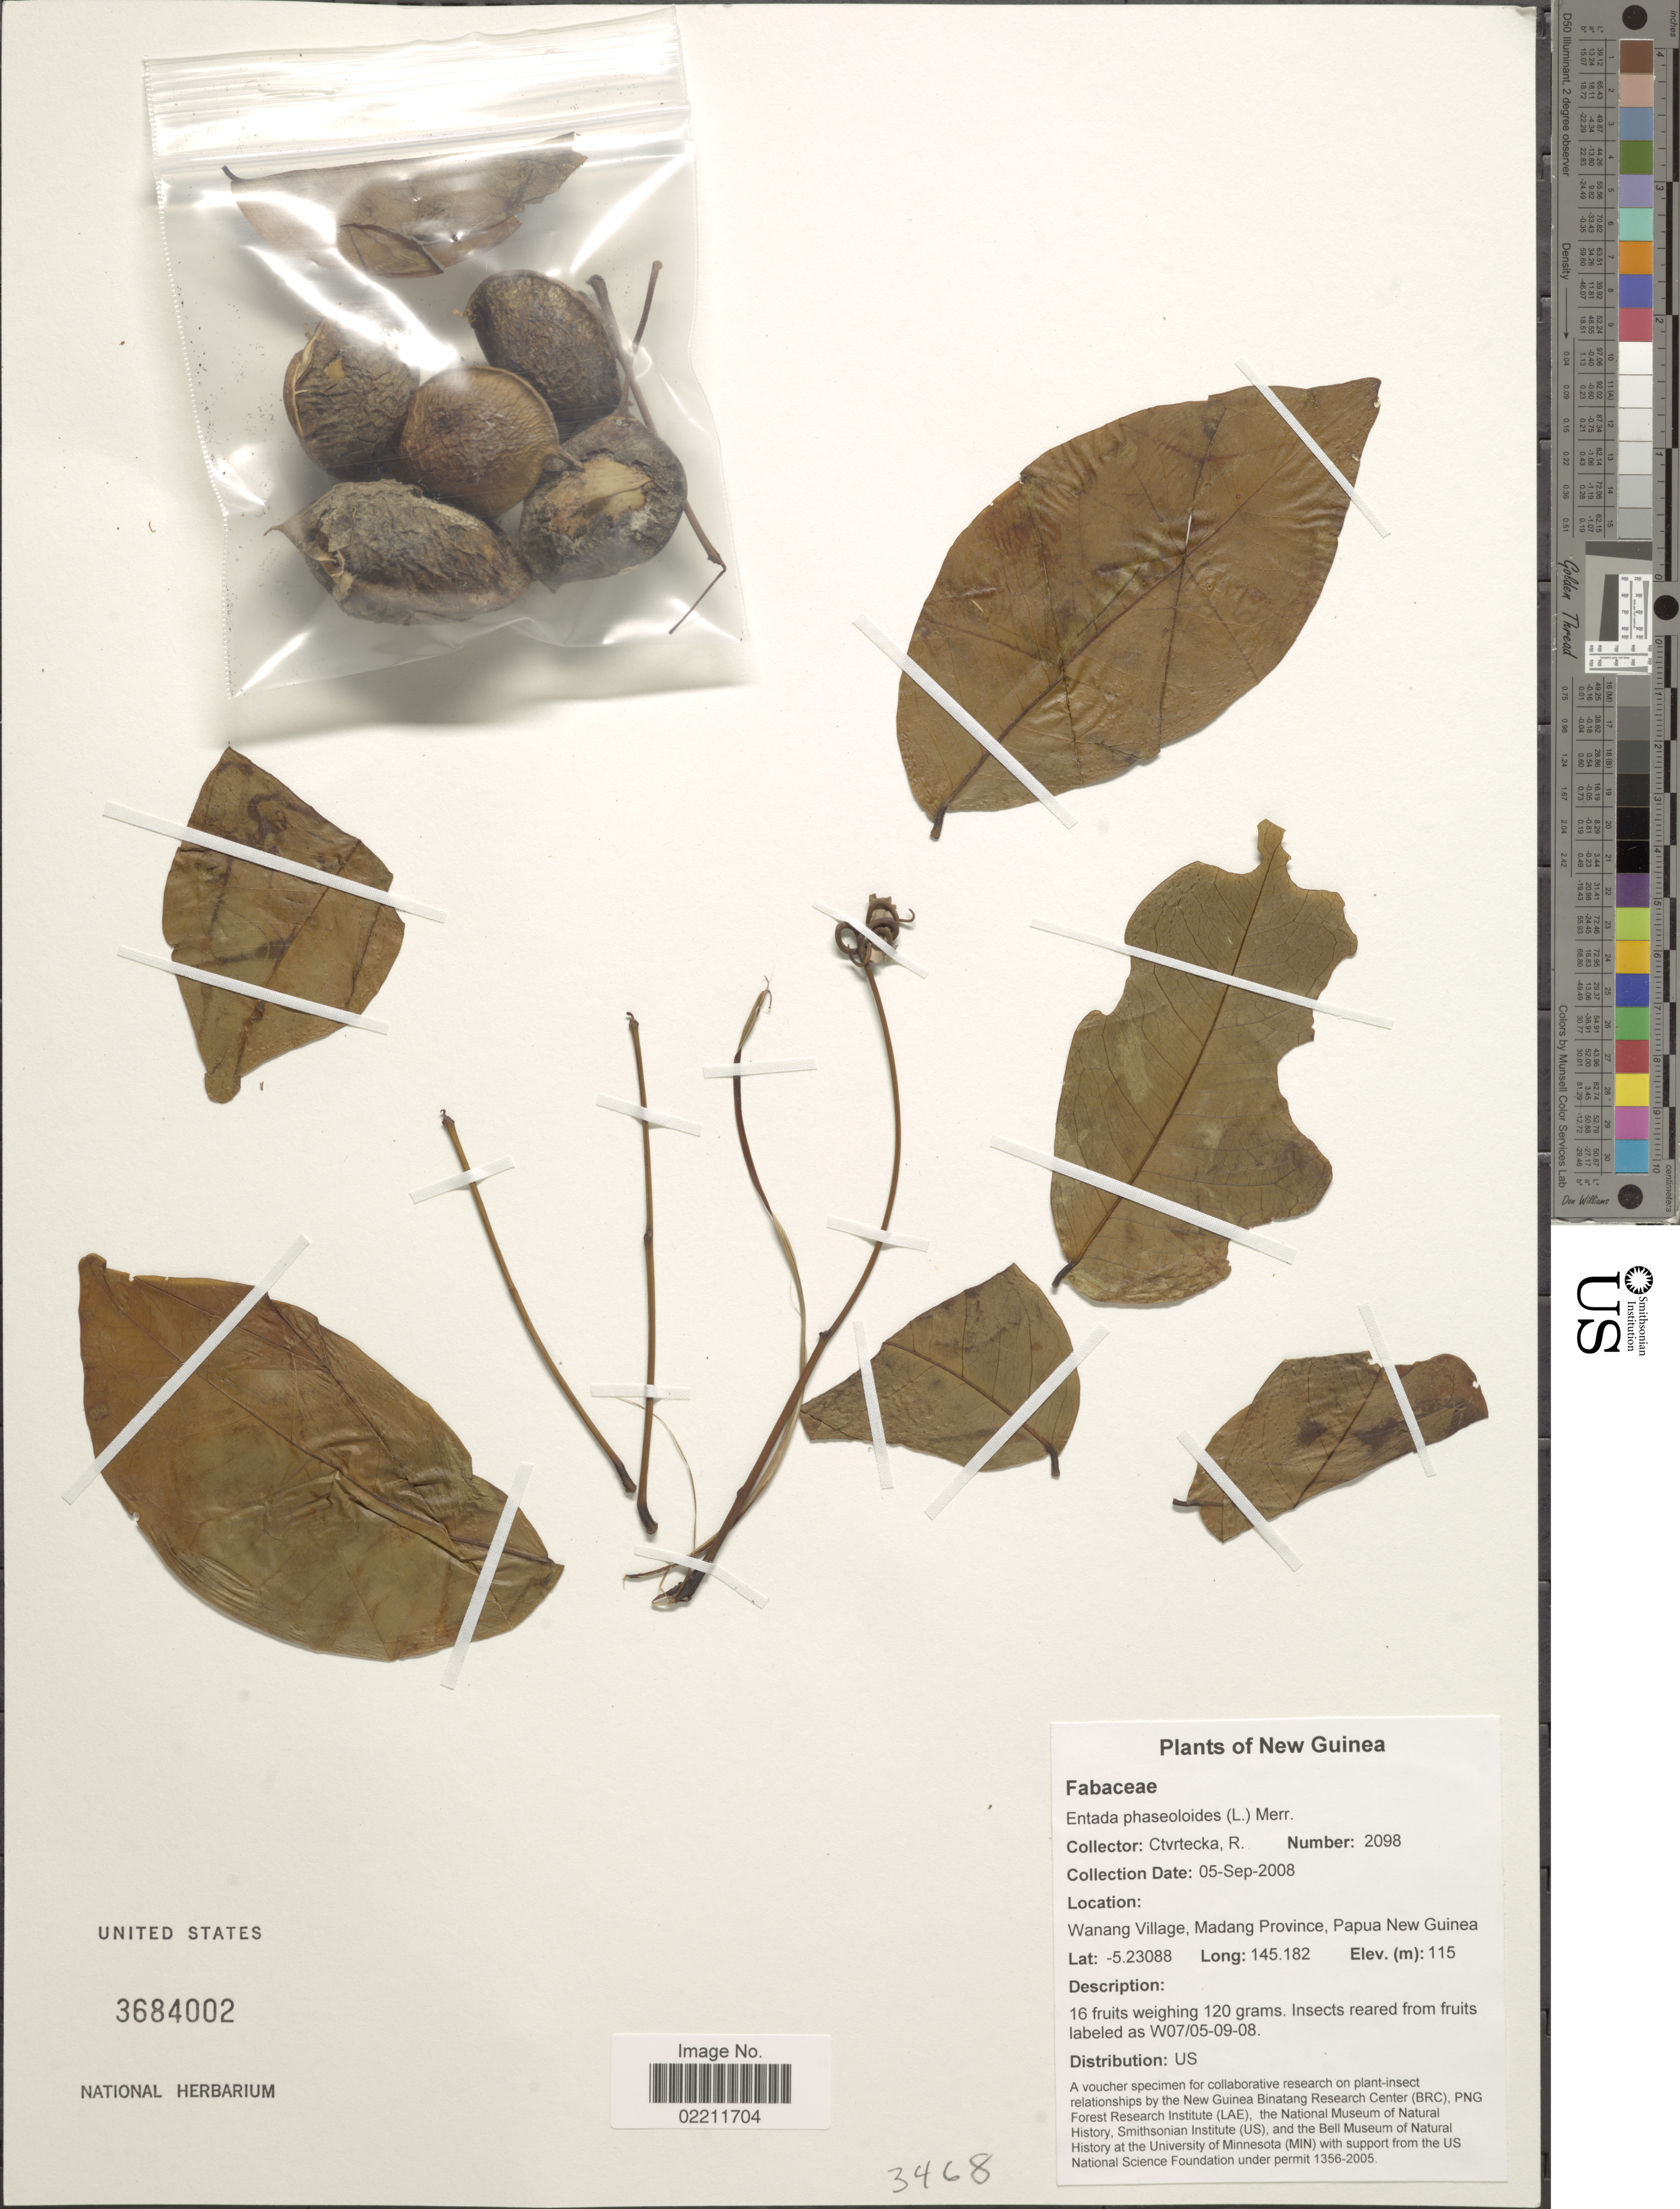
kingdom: Plantae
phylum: Tracheophyta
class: Magnoliopsida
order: Fabales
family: Fabaceae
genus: Entada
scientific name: Entada phaseoloides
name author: (L.) Merr.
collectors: R. Ctvrtecka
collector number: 2098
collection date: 2008-09-05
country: Papua New Guinea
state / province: Madang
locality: New Guinea, Wanang Village, Madang province, Papua New Guinea.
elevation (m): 115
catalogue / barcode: US 3684002